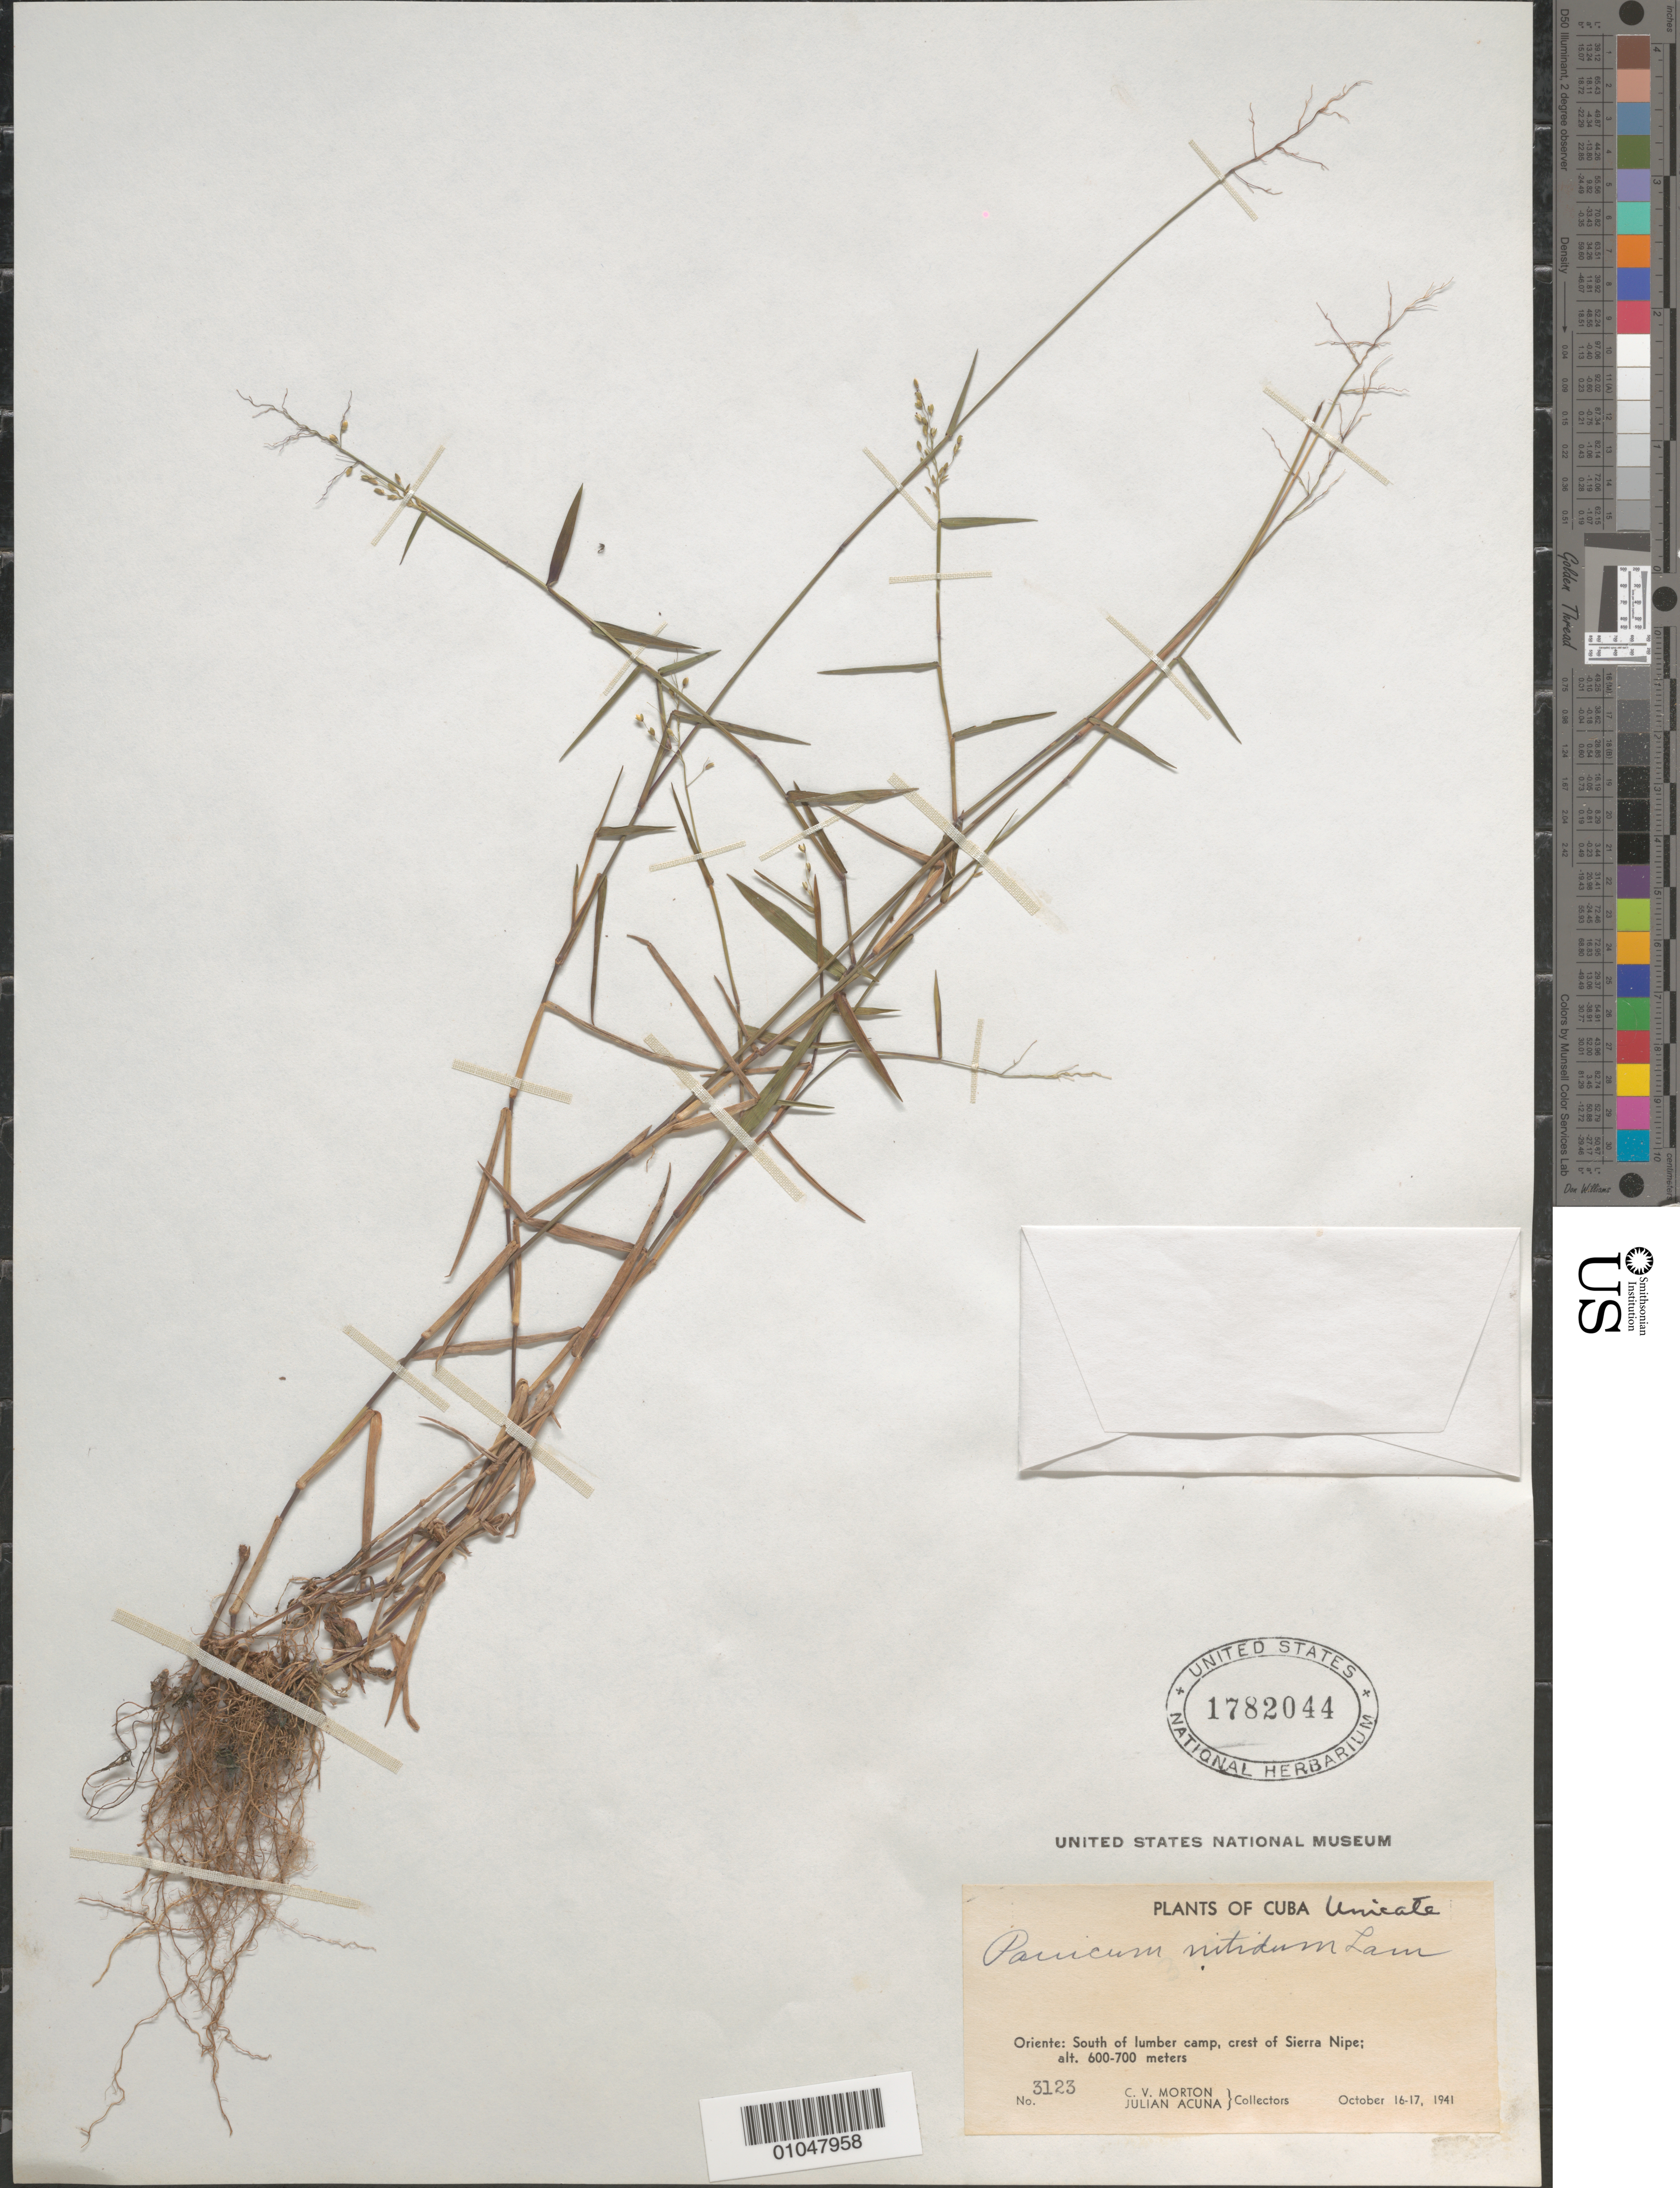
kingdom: Plantae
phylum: Tracheophyta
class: Liliopsida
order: Poales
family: Poaceae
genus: Panicum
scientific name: Panicum nitidum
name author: Lam.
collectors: C. V. Morton & J. Acuña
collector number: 3123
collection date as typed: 16 Oct 1941 to 17 Oct 1941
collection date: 1941-10-16/1941-10-17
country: Cuba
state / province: Holguín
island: Cuba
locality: S of Lumber camp, crest of Sierra Nipe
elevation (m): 600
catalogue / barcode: US 1782044